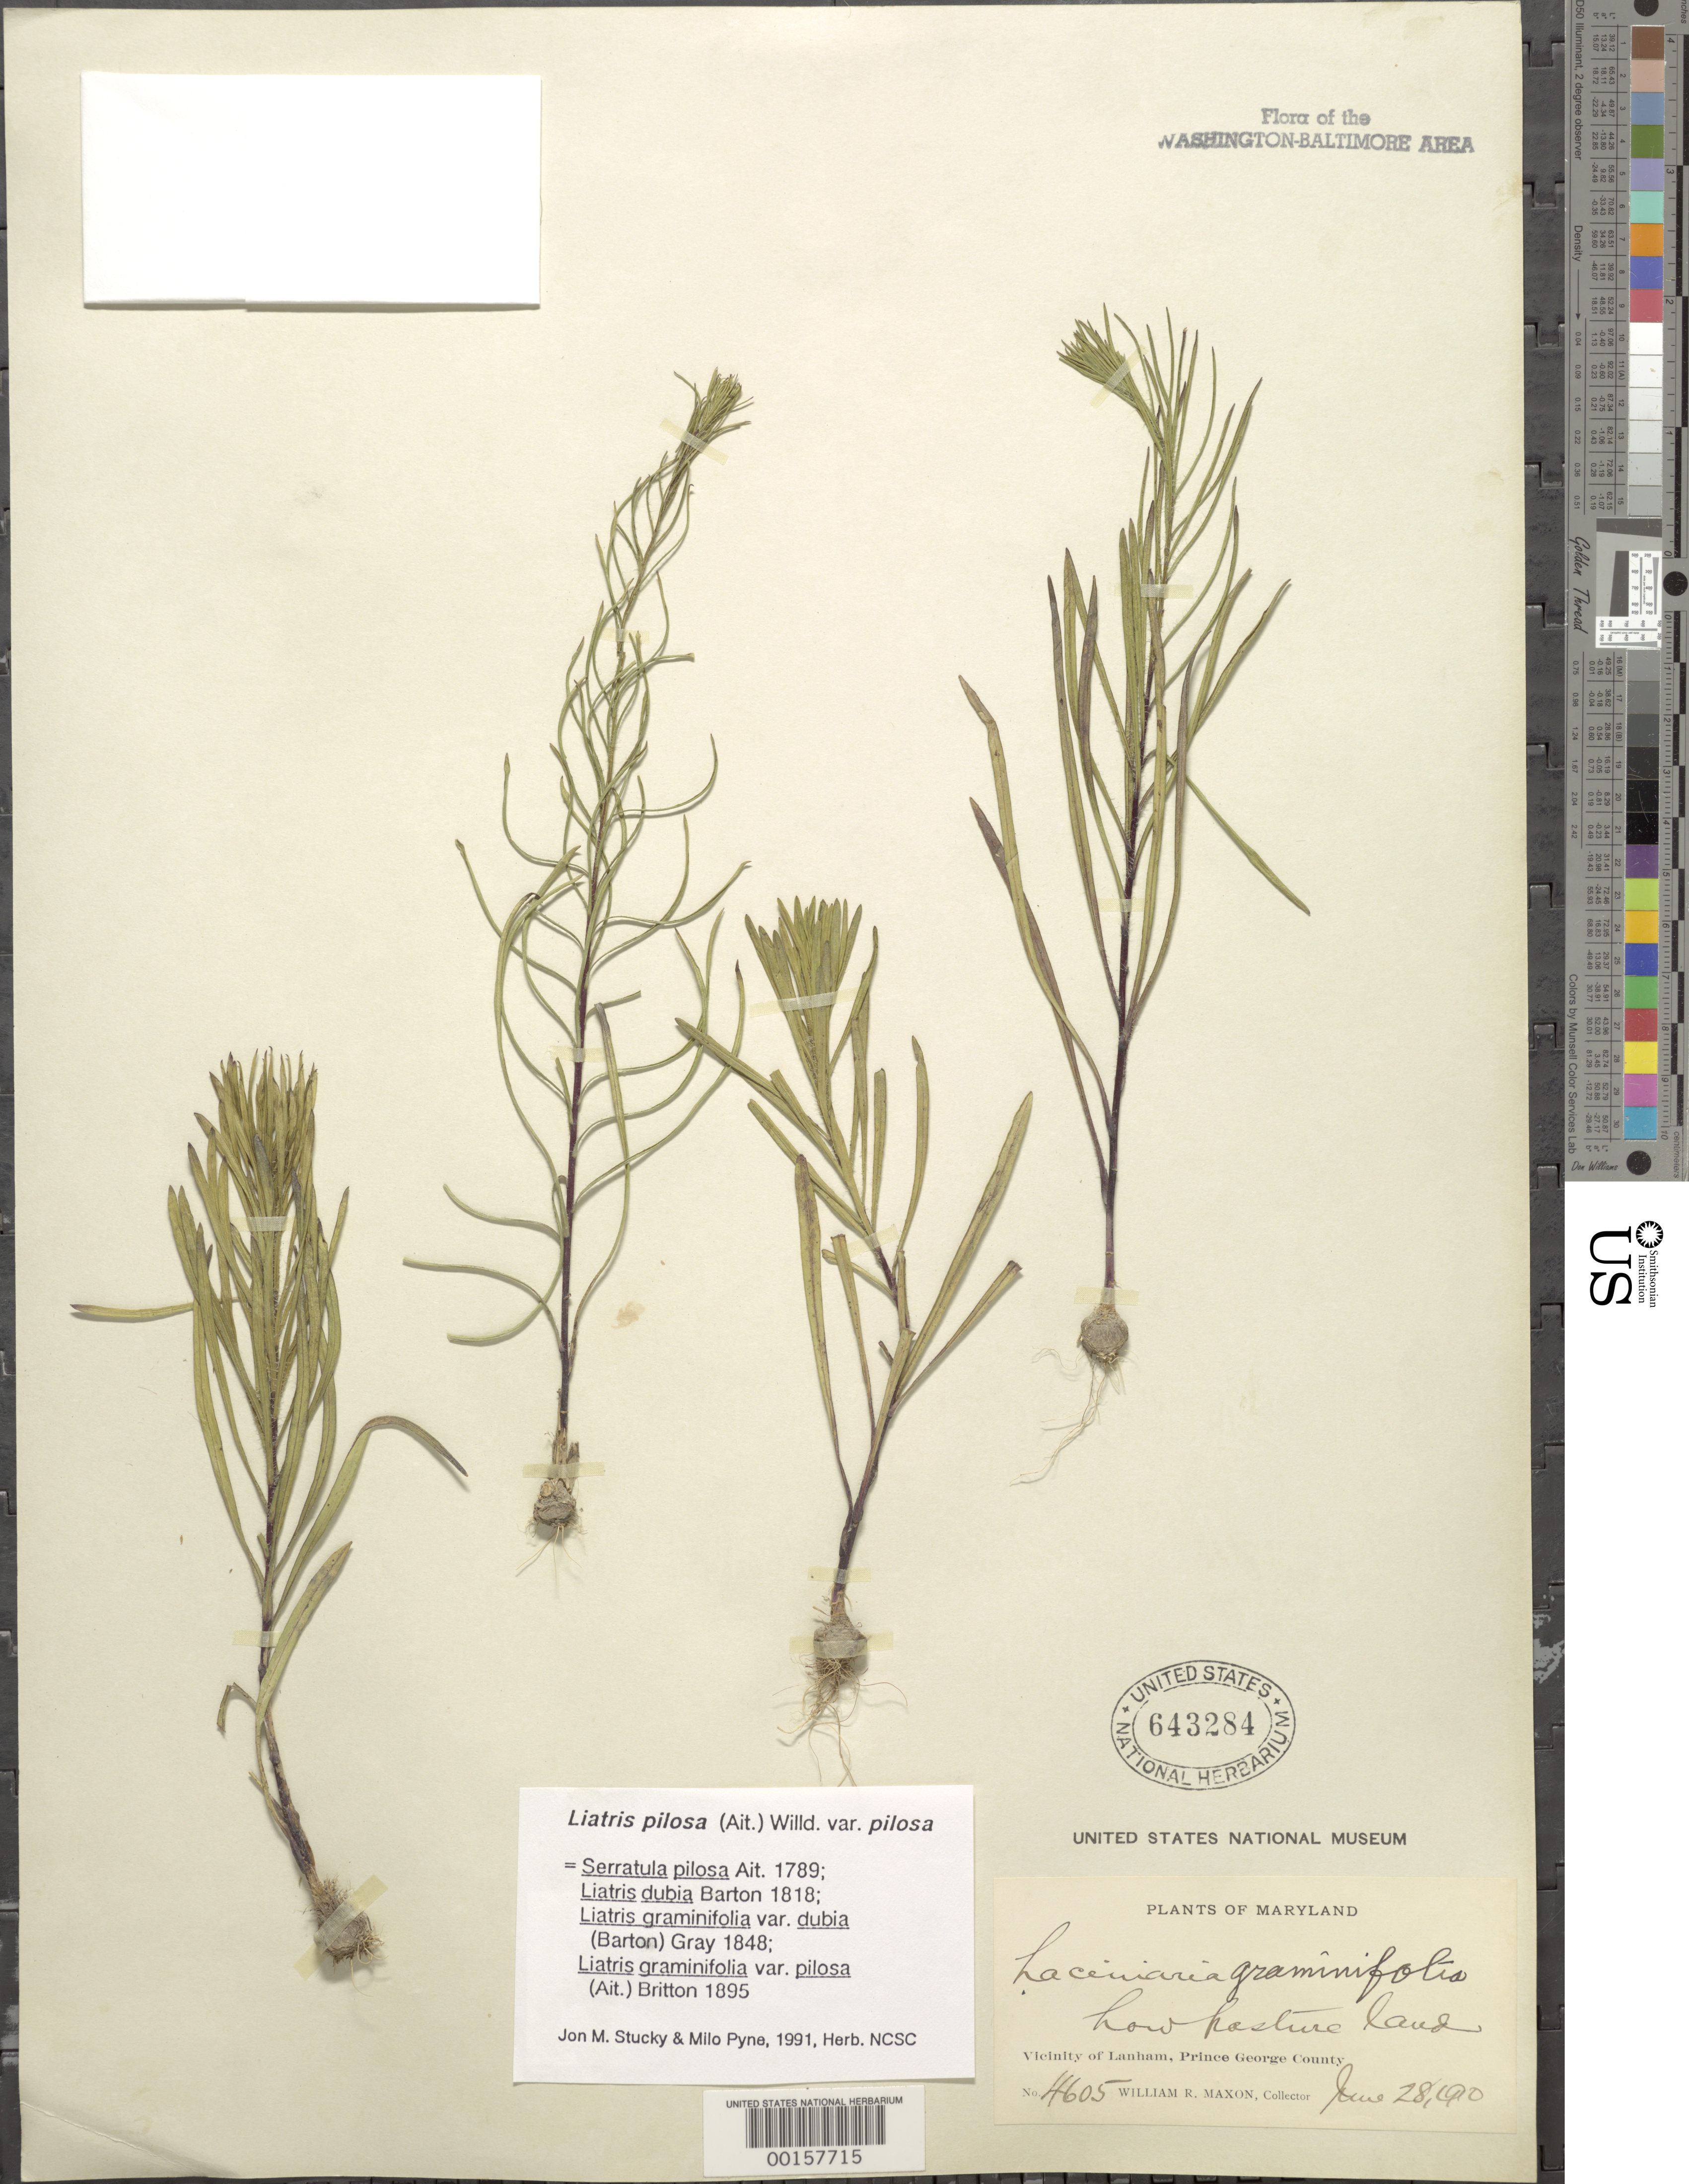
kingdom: Plantae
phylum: Tracheophyta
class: Magnoliopsida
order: Asterales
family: Asteraceae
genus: Liatris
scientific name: Liatris pilosa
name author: (Aiton) Willd.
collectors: W. R. Maxon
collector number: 4605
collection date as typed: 28 Jun 1910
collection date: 1910-06-28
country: United States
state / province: Maryland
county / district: Prince George's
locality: Lanham vicinity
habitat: Low pasture land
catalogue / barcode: US 643284